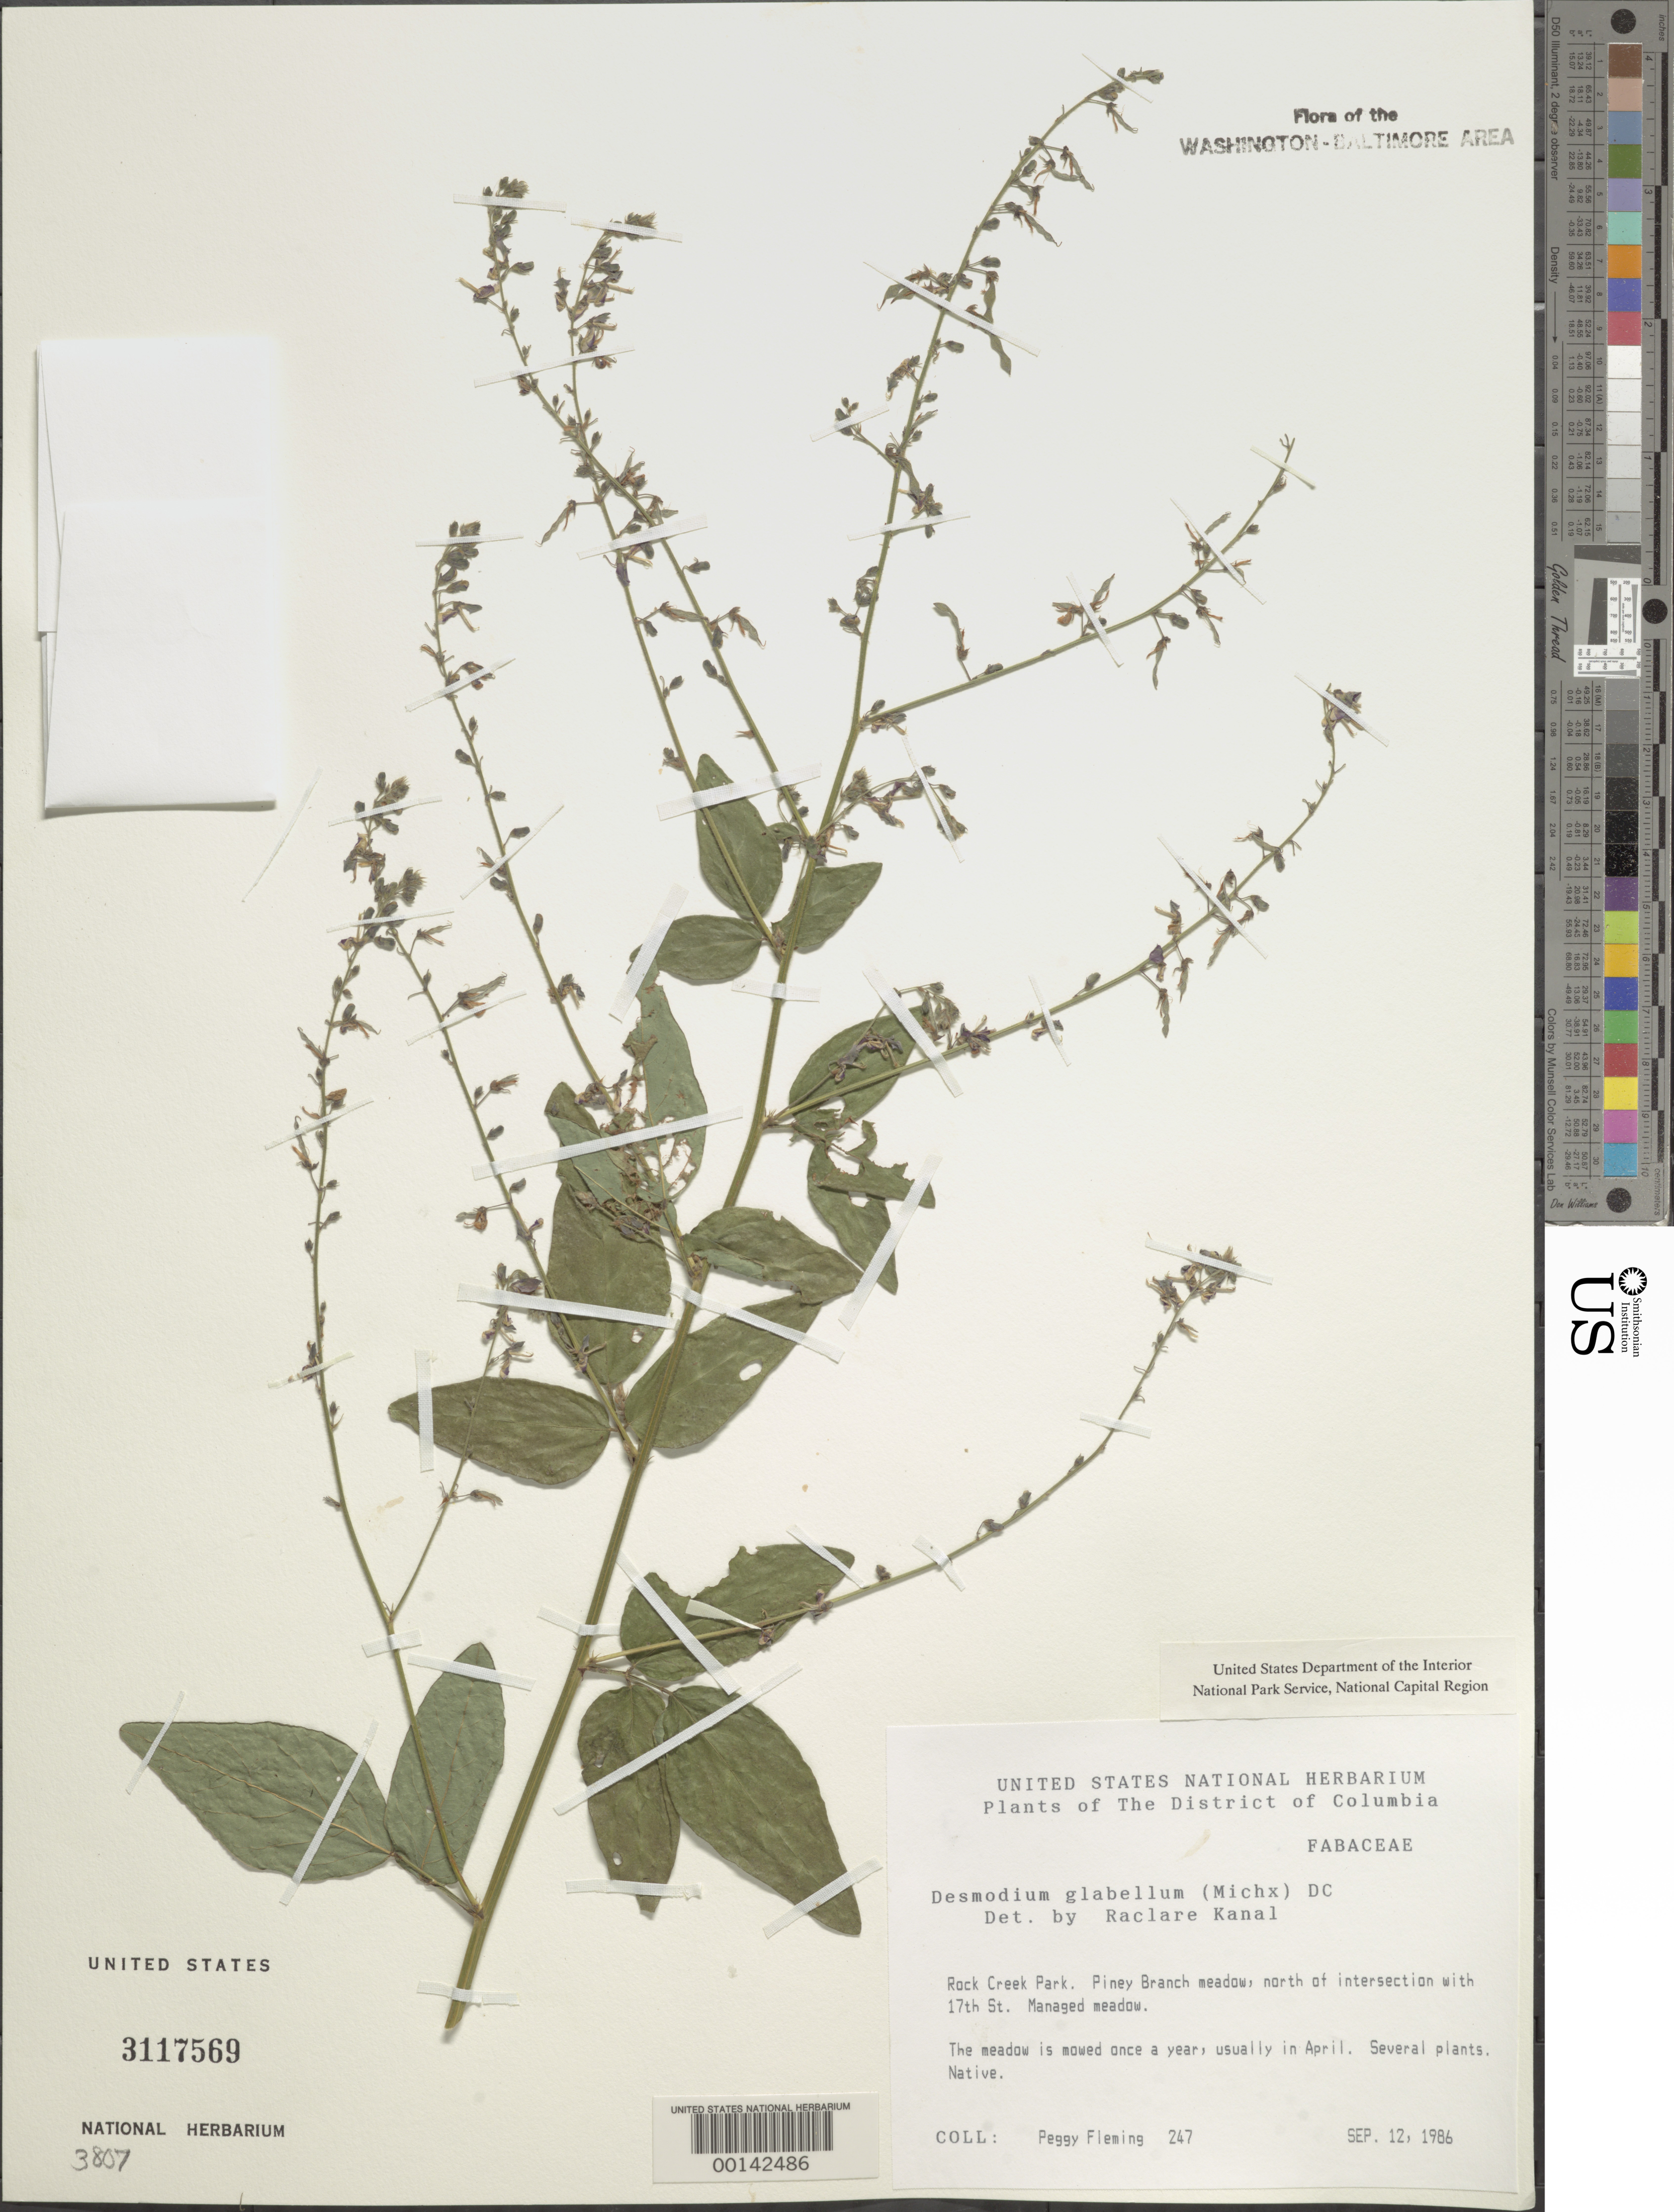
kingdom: Plantae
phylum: Tracheophyta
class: Magnoliopsida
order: Fabales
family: Fabaceae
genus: Desmodium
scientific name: Desmodium glabellum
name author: (Michx.) DC.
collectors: P. Fleming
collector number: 247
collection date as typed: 12 Sep 1986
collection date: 1986-09-12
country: United States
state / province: District of Columbia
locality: Rock Creek Park. Piney Branch meadow, north of intersection with 17th St. Rock Creek Park and vicinity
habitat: Managed meadow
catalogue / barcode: US 3117569